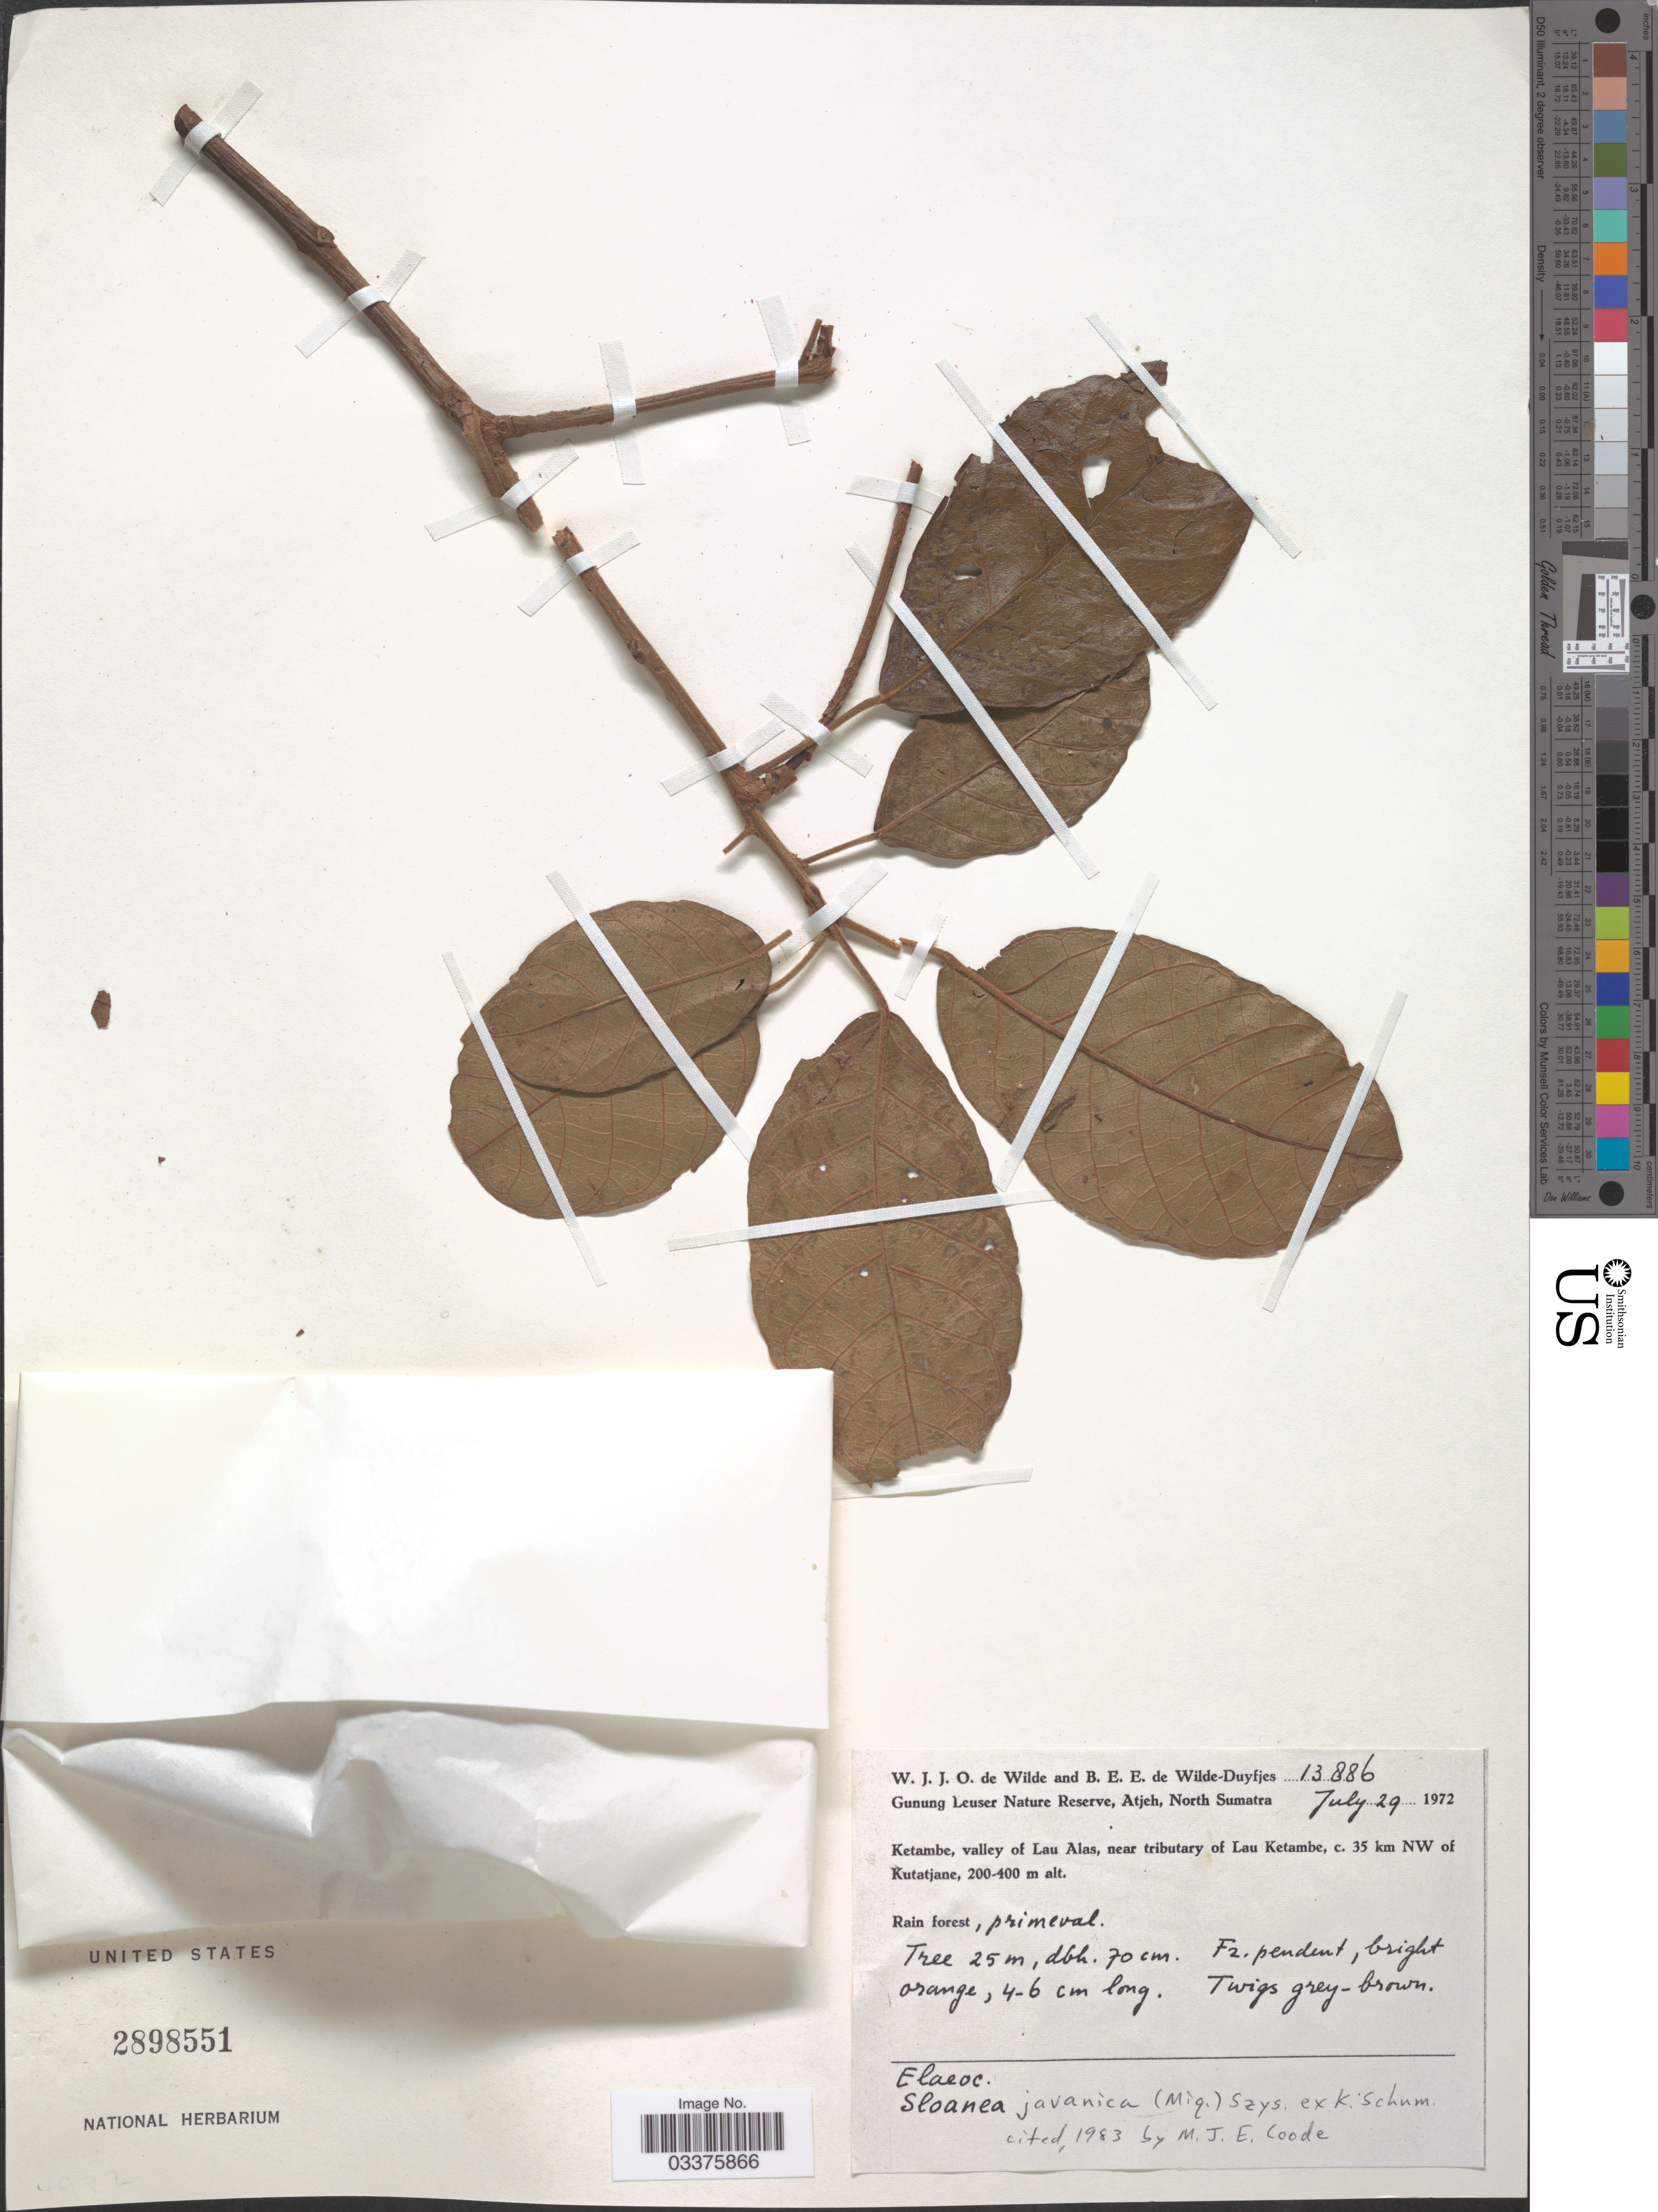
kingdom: Plantae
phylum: Tracheophyta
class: Magnoliopsida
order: Oxalidales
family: Elaeocarpaceae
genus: Sloanea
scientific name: Sloanea javanica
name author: (Miq.) Szyzyl.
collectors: W. J. de Wilde & B. E. de Wilde-Duyfjes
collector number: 13886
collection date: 1972-07-29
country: Indonesia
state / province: Sumatra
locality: Gunung Leuser Nature Reserve, Atjeh North Sumatra. Ketambe, valley of Lau Atlas, near tributary of Lau Ketambe, c. 35 km NW of Kutatjane.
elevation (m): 200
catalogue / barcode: US 2898551